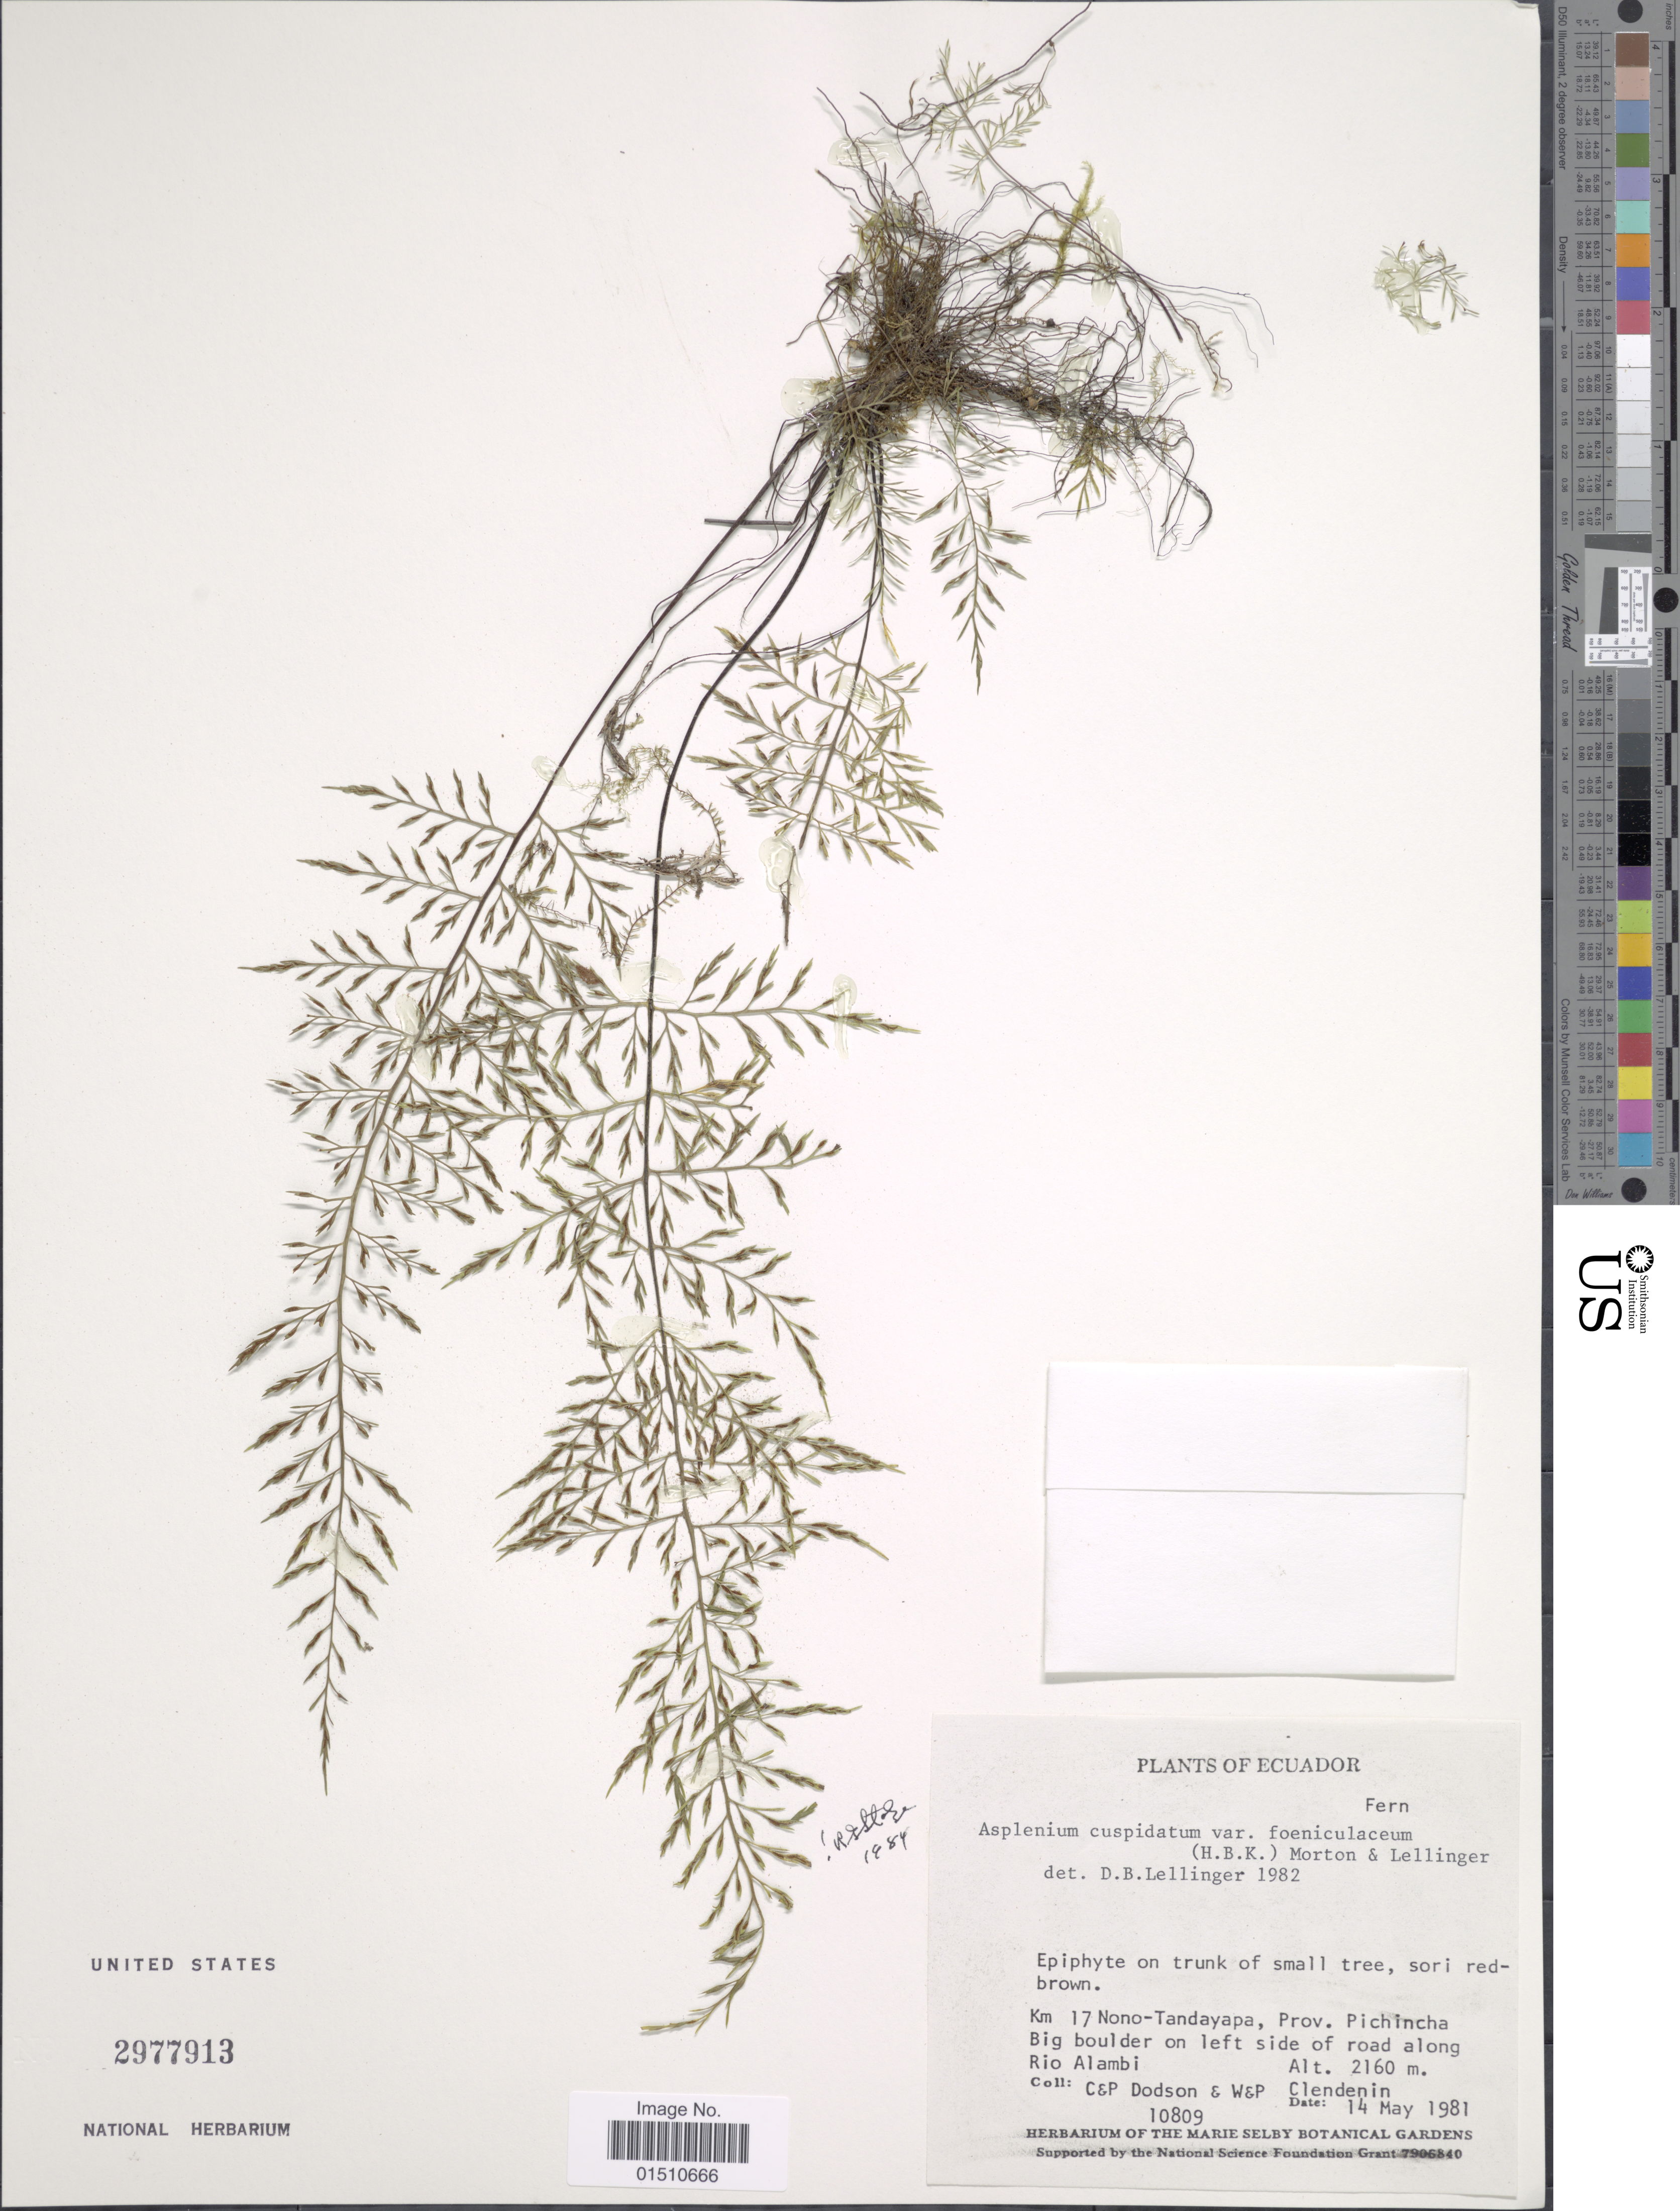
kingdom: Plantae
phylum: Tracheophyta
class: Polypodiopsida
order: Polypodiales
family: Aspleniaceae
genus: Asplenium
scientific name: Asplenium cuspidatum var. foeniculaceum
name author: (Kunth) C.V. Morton & Lellinger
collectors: C. Dodson, P. M. Dodson, W. Clendenin & P. Clendenin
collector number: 10809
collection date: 1981-05-14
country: Ecuador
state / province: Pichincha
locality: Ecuador, Km 17 Nono-Tandayapa, Big boulder on left side on road along Rio Alambi.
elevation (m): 2160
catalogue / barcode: US 2977913